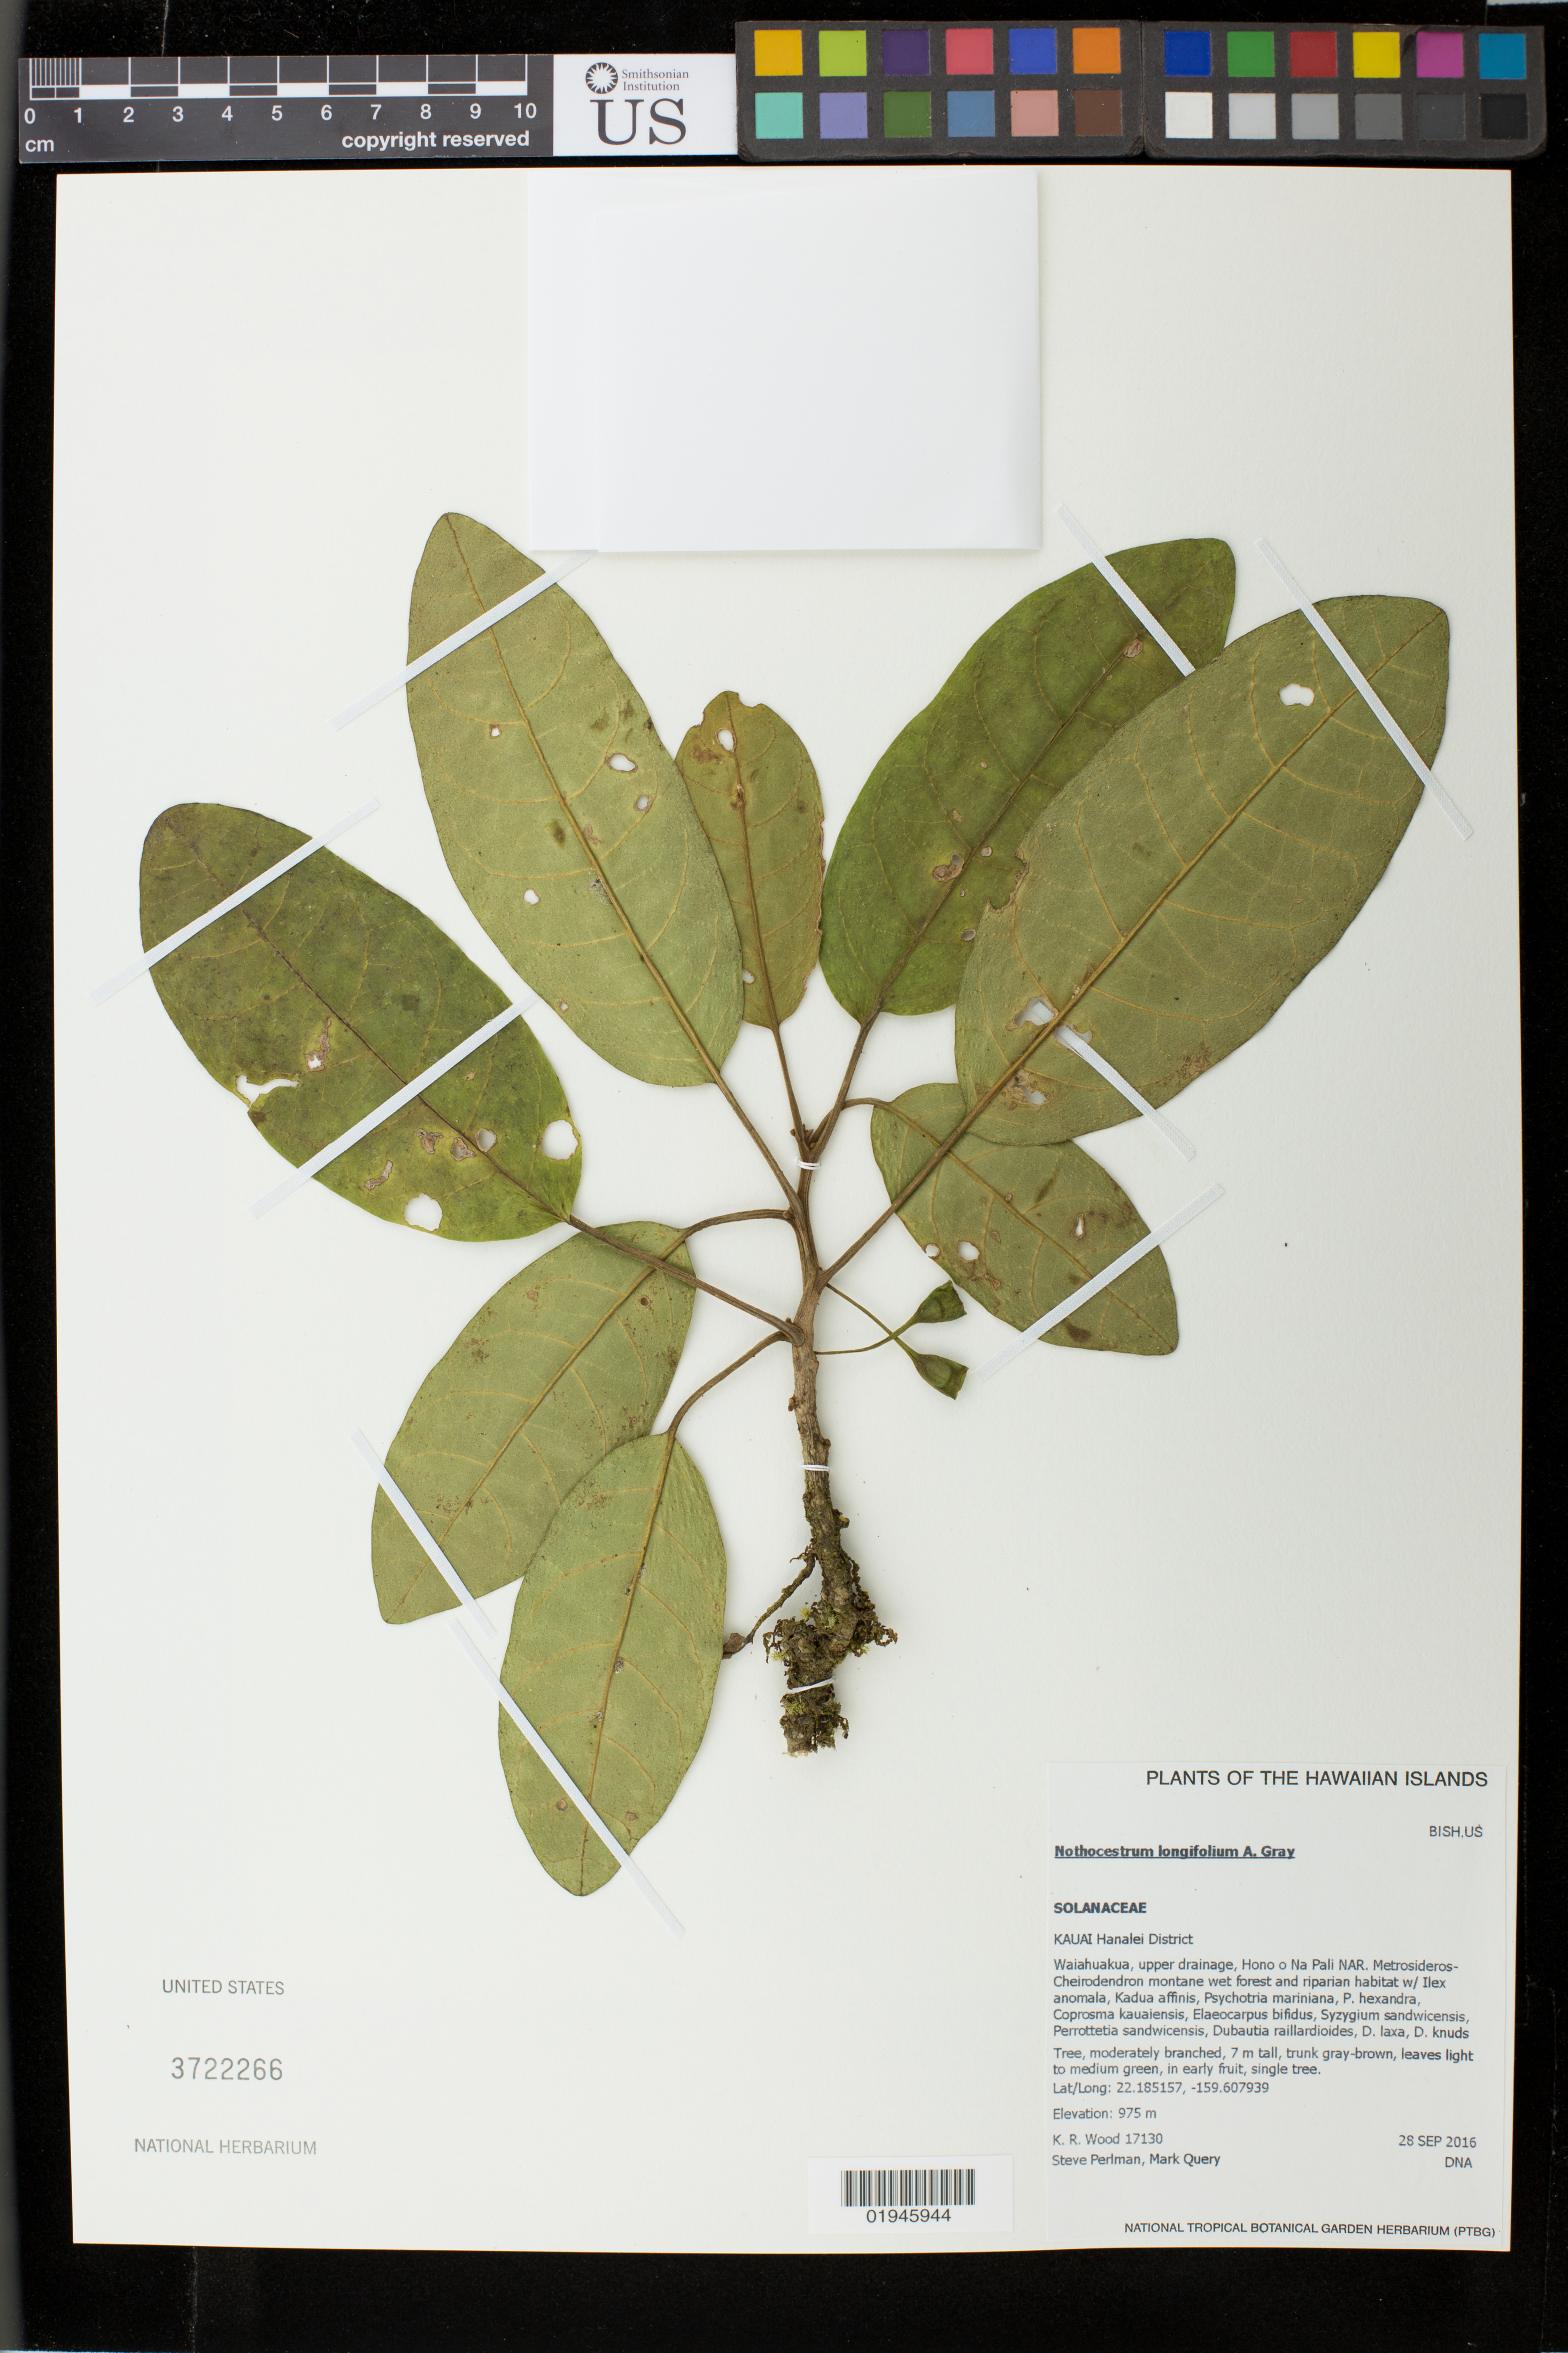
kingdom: Plantae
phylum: Tracheophyta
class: Magnoliopsida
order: Solanales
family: Solanaceae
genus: Nothocestrum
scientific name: Nothocestrum longifolium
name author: A. Gray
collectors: K. R. Wood, S. P. Perlman & M. Query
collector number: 17130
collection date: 2016-09-28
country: United States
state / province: Hawaii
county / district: Kauai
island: Kaua'i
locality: Hanalei District, Waiahuakua, upper drainage, Hono o Na Pali NAR.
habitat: Montane wet forest and riparian habitat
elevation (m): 975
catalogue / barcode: US 3722266